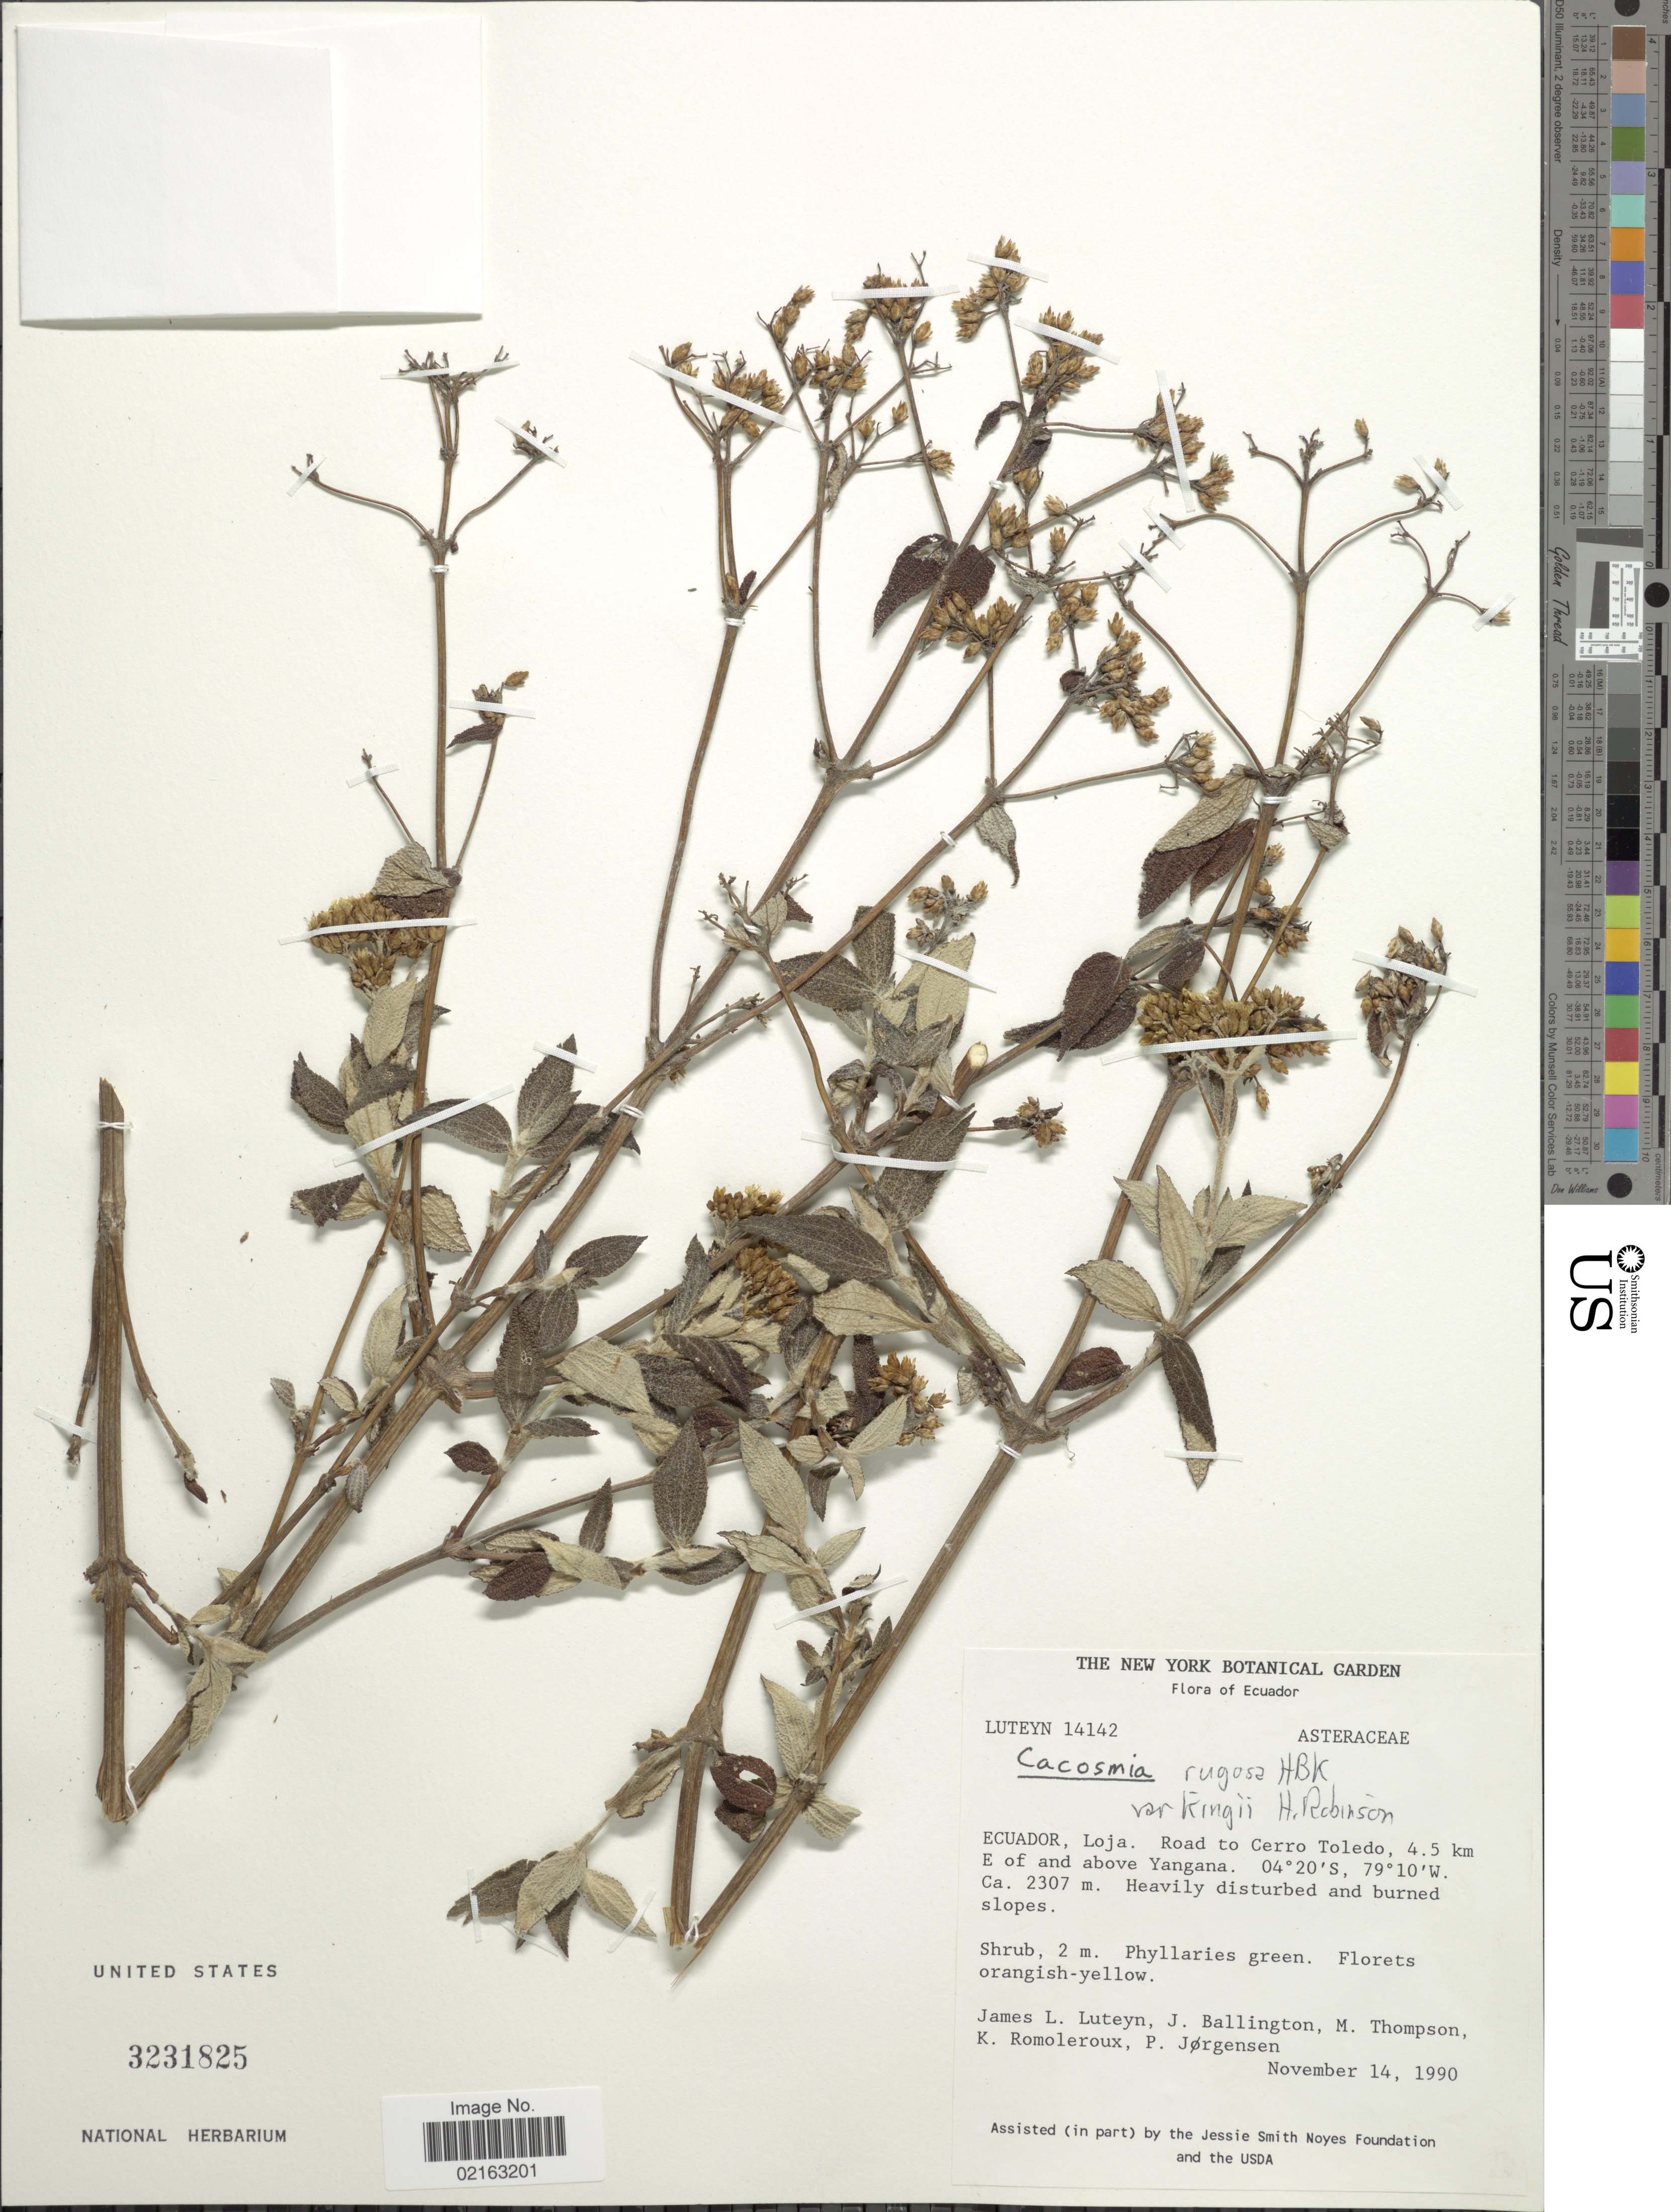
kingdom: Plantae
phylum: Tracheophyta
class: Magnoliopsida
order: Asterales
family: Asteraceae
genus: Cacosmia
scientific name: Cacosmia rugosa var. kingii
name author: H. Rob.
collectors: J. L. Luteyn, J. Ballington, M. Thompson, K. Romoleroux & P. Jørgensen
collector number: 14142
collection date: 1990-11-14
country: Ecuador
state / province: Loja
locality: Ecuador, Loja. Road to Cerro Toledo, 4.5 km E of and above Yangana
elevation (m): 2307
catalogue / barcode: US 3231825